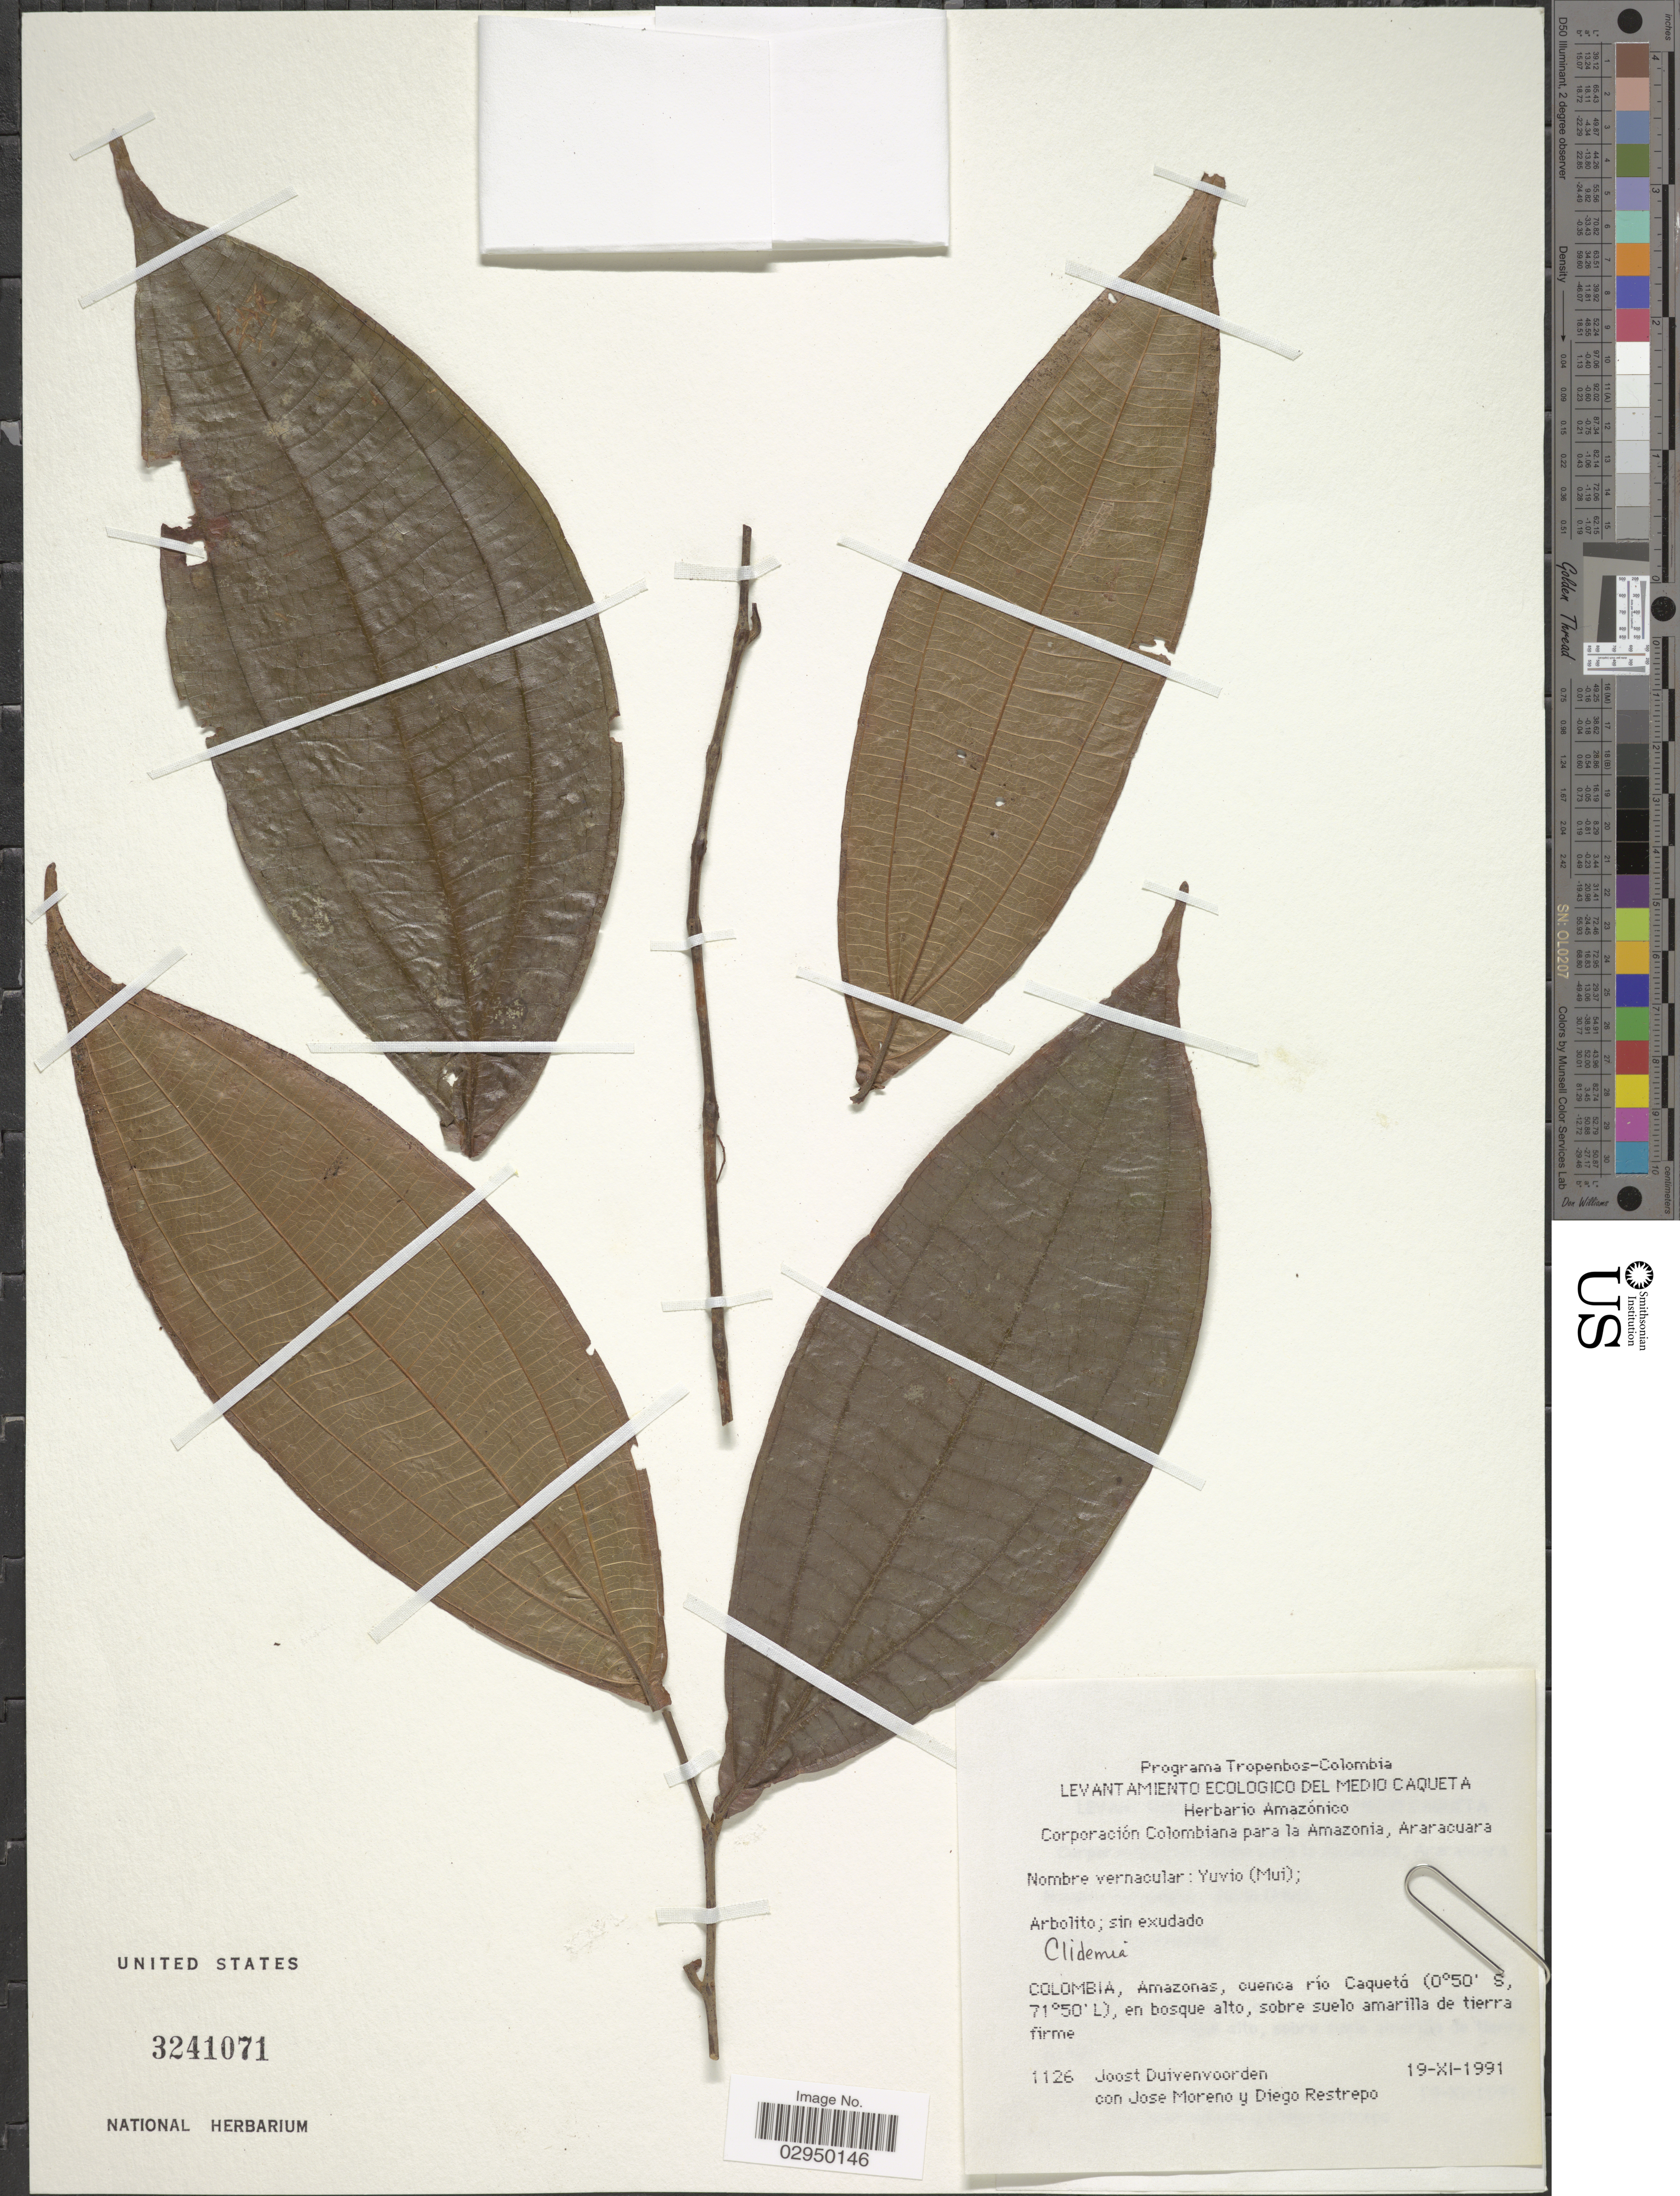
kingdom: Plantae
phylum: Tracheophyta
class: Magnoliopsida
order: Myrtales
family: Melastomataceae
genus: Clidemia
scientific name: Clidemia sp.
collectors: J. Duivenvoorden, J. Moreno & D. Restrepo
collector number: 1126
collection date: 1991-11-19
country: Colombia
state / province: Amazônas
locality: Cuenca río Caquetá.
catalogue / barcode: US 3241071